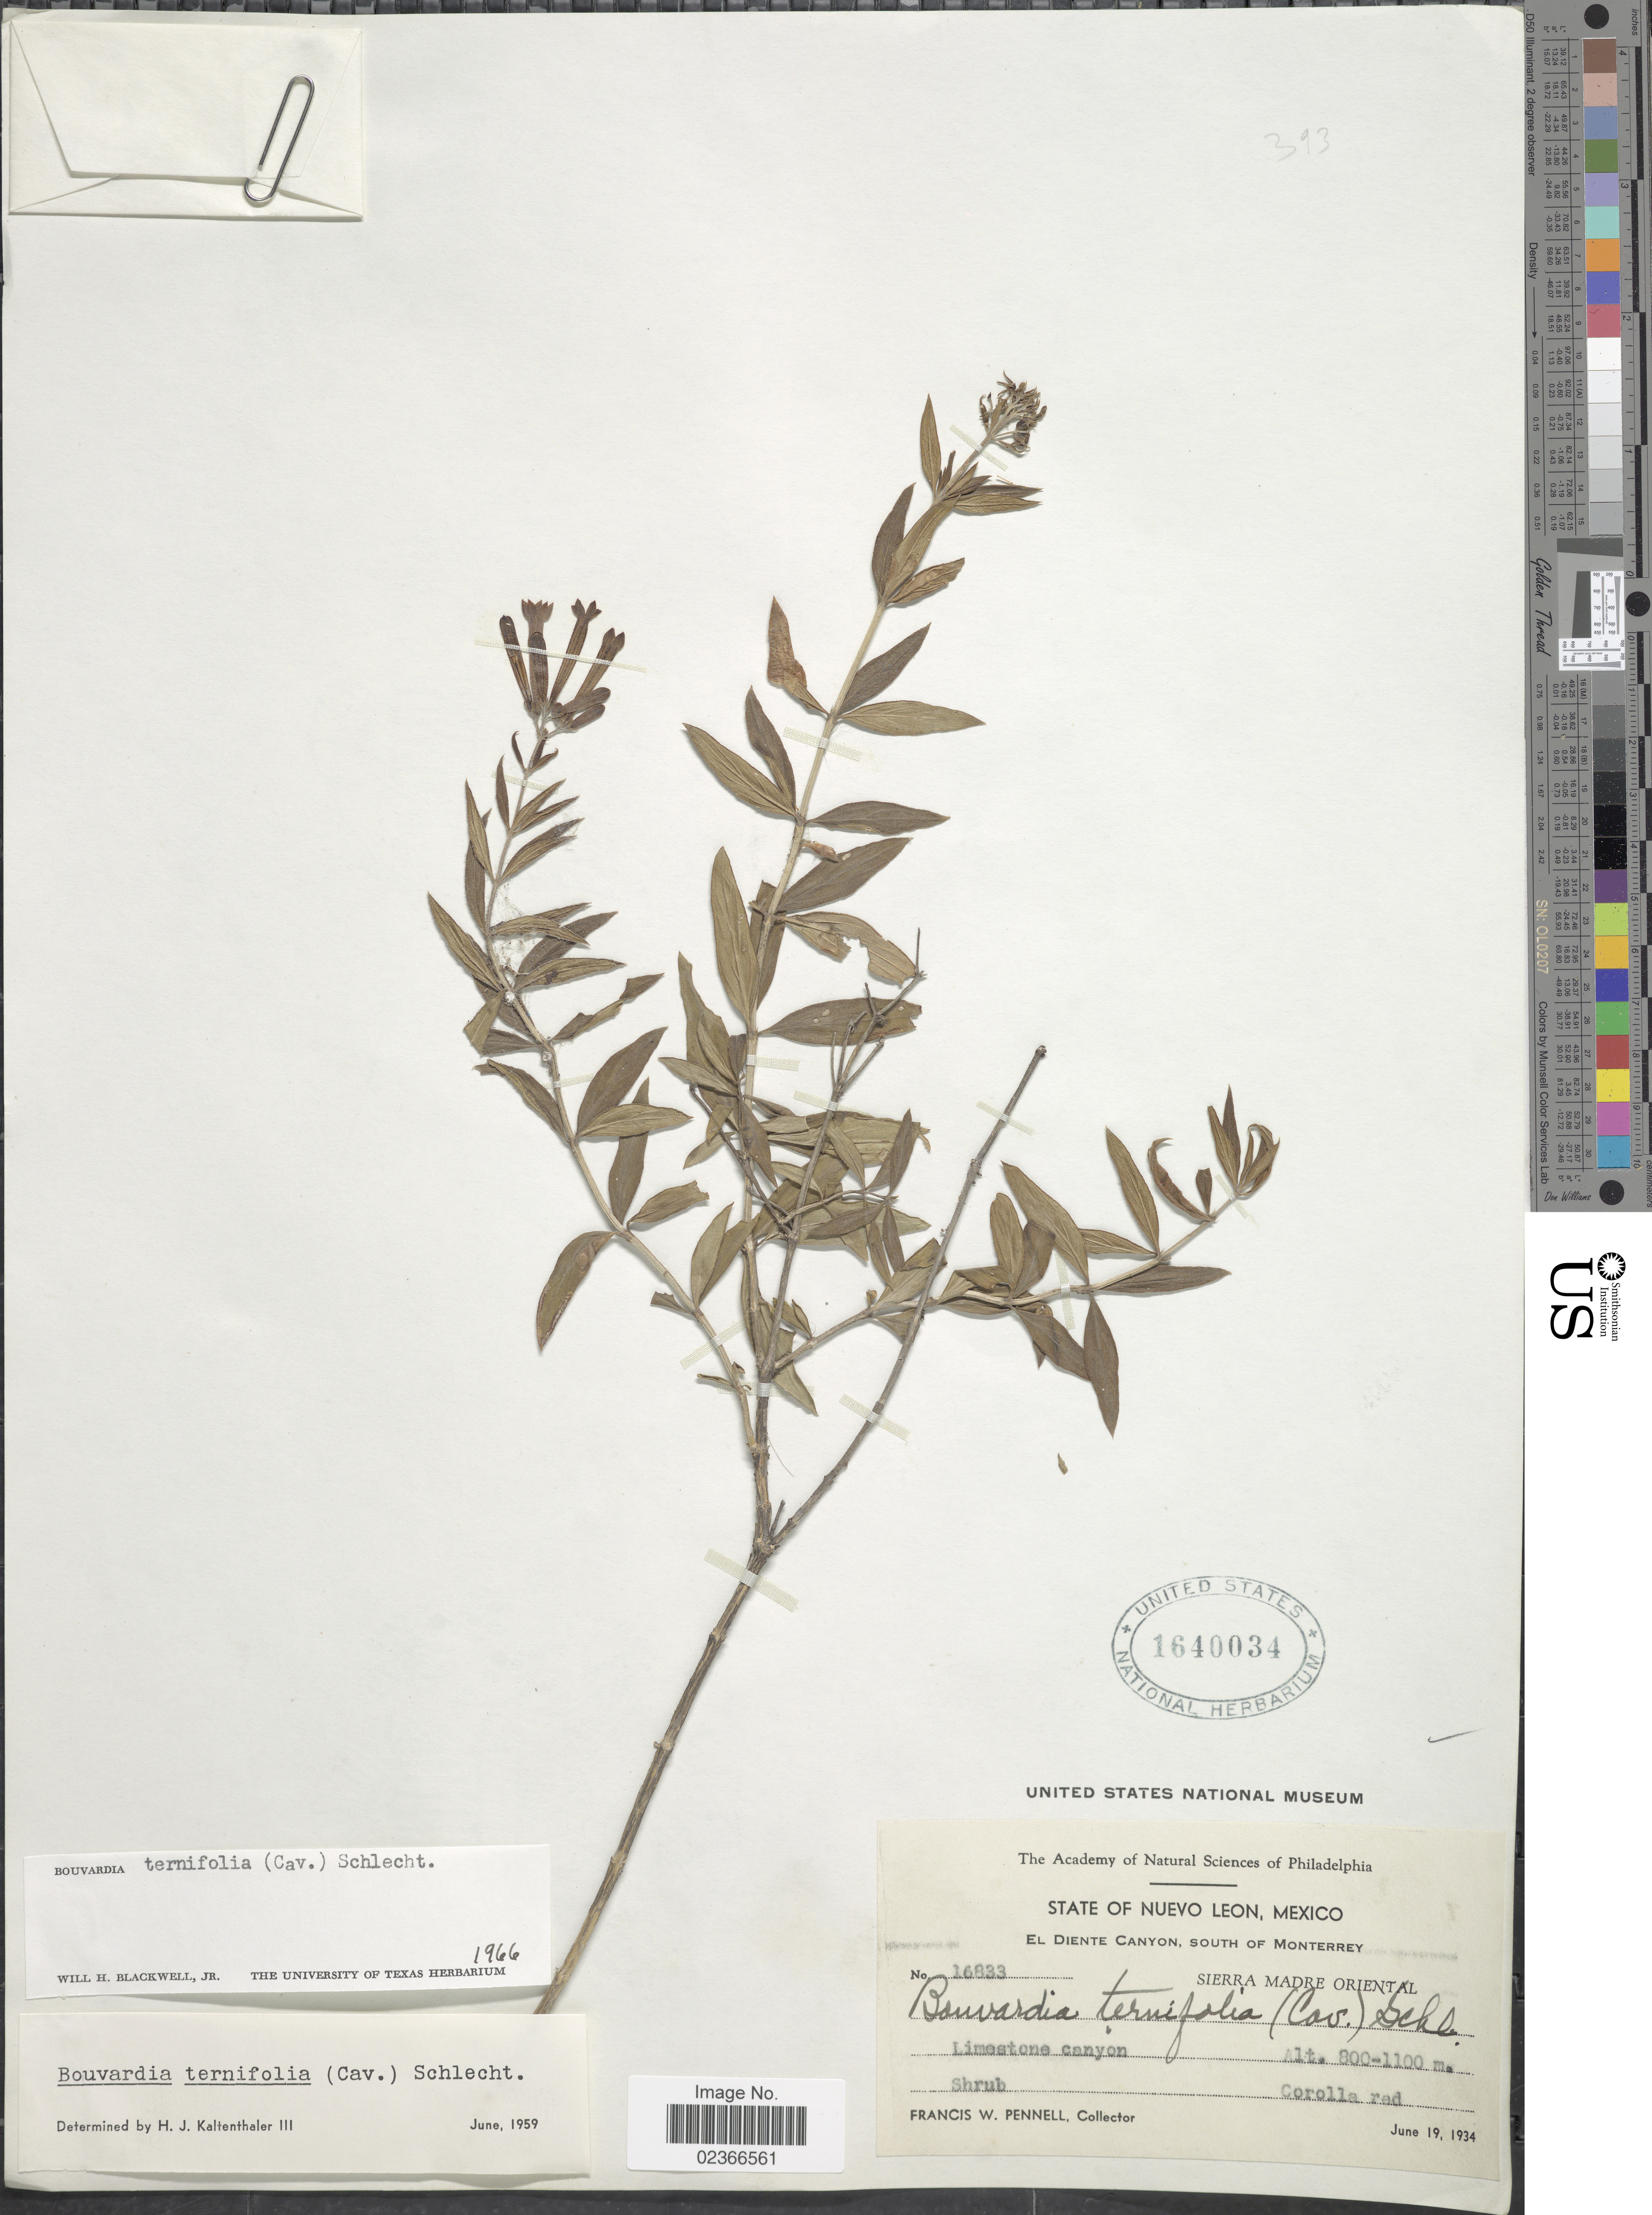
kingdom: Plantae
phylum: Tracheophyta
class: Magnoliopsida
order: Gentianales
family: Rubiaceae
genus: Bouvardia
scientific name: Bouvardia ternifolia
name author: (Cav.) Schltdl.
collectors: F. W. Pennell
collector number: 16833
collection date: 1934-06-19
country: Mexico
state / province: Nuevo León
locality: El Diente Canyon, South of Monterrey. Sierra Madre Oriental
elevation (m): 800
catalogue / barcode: US 1640034